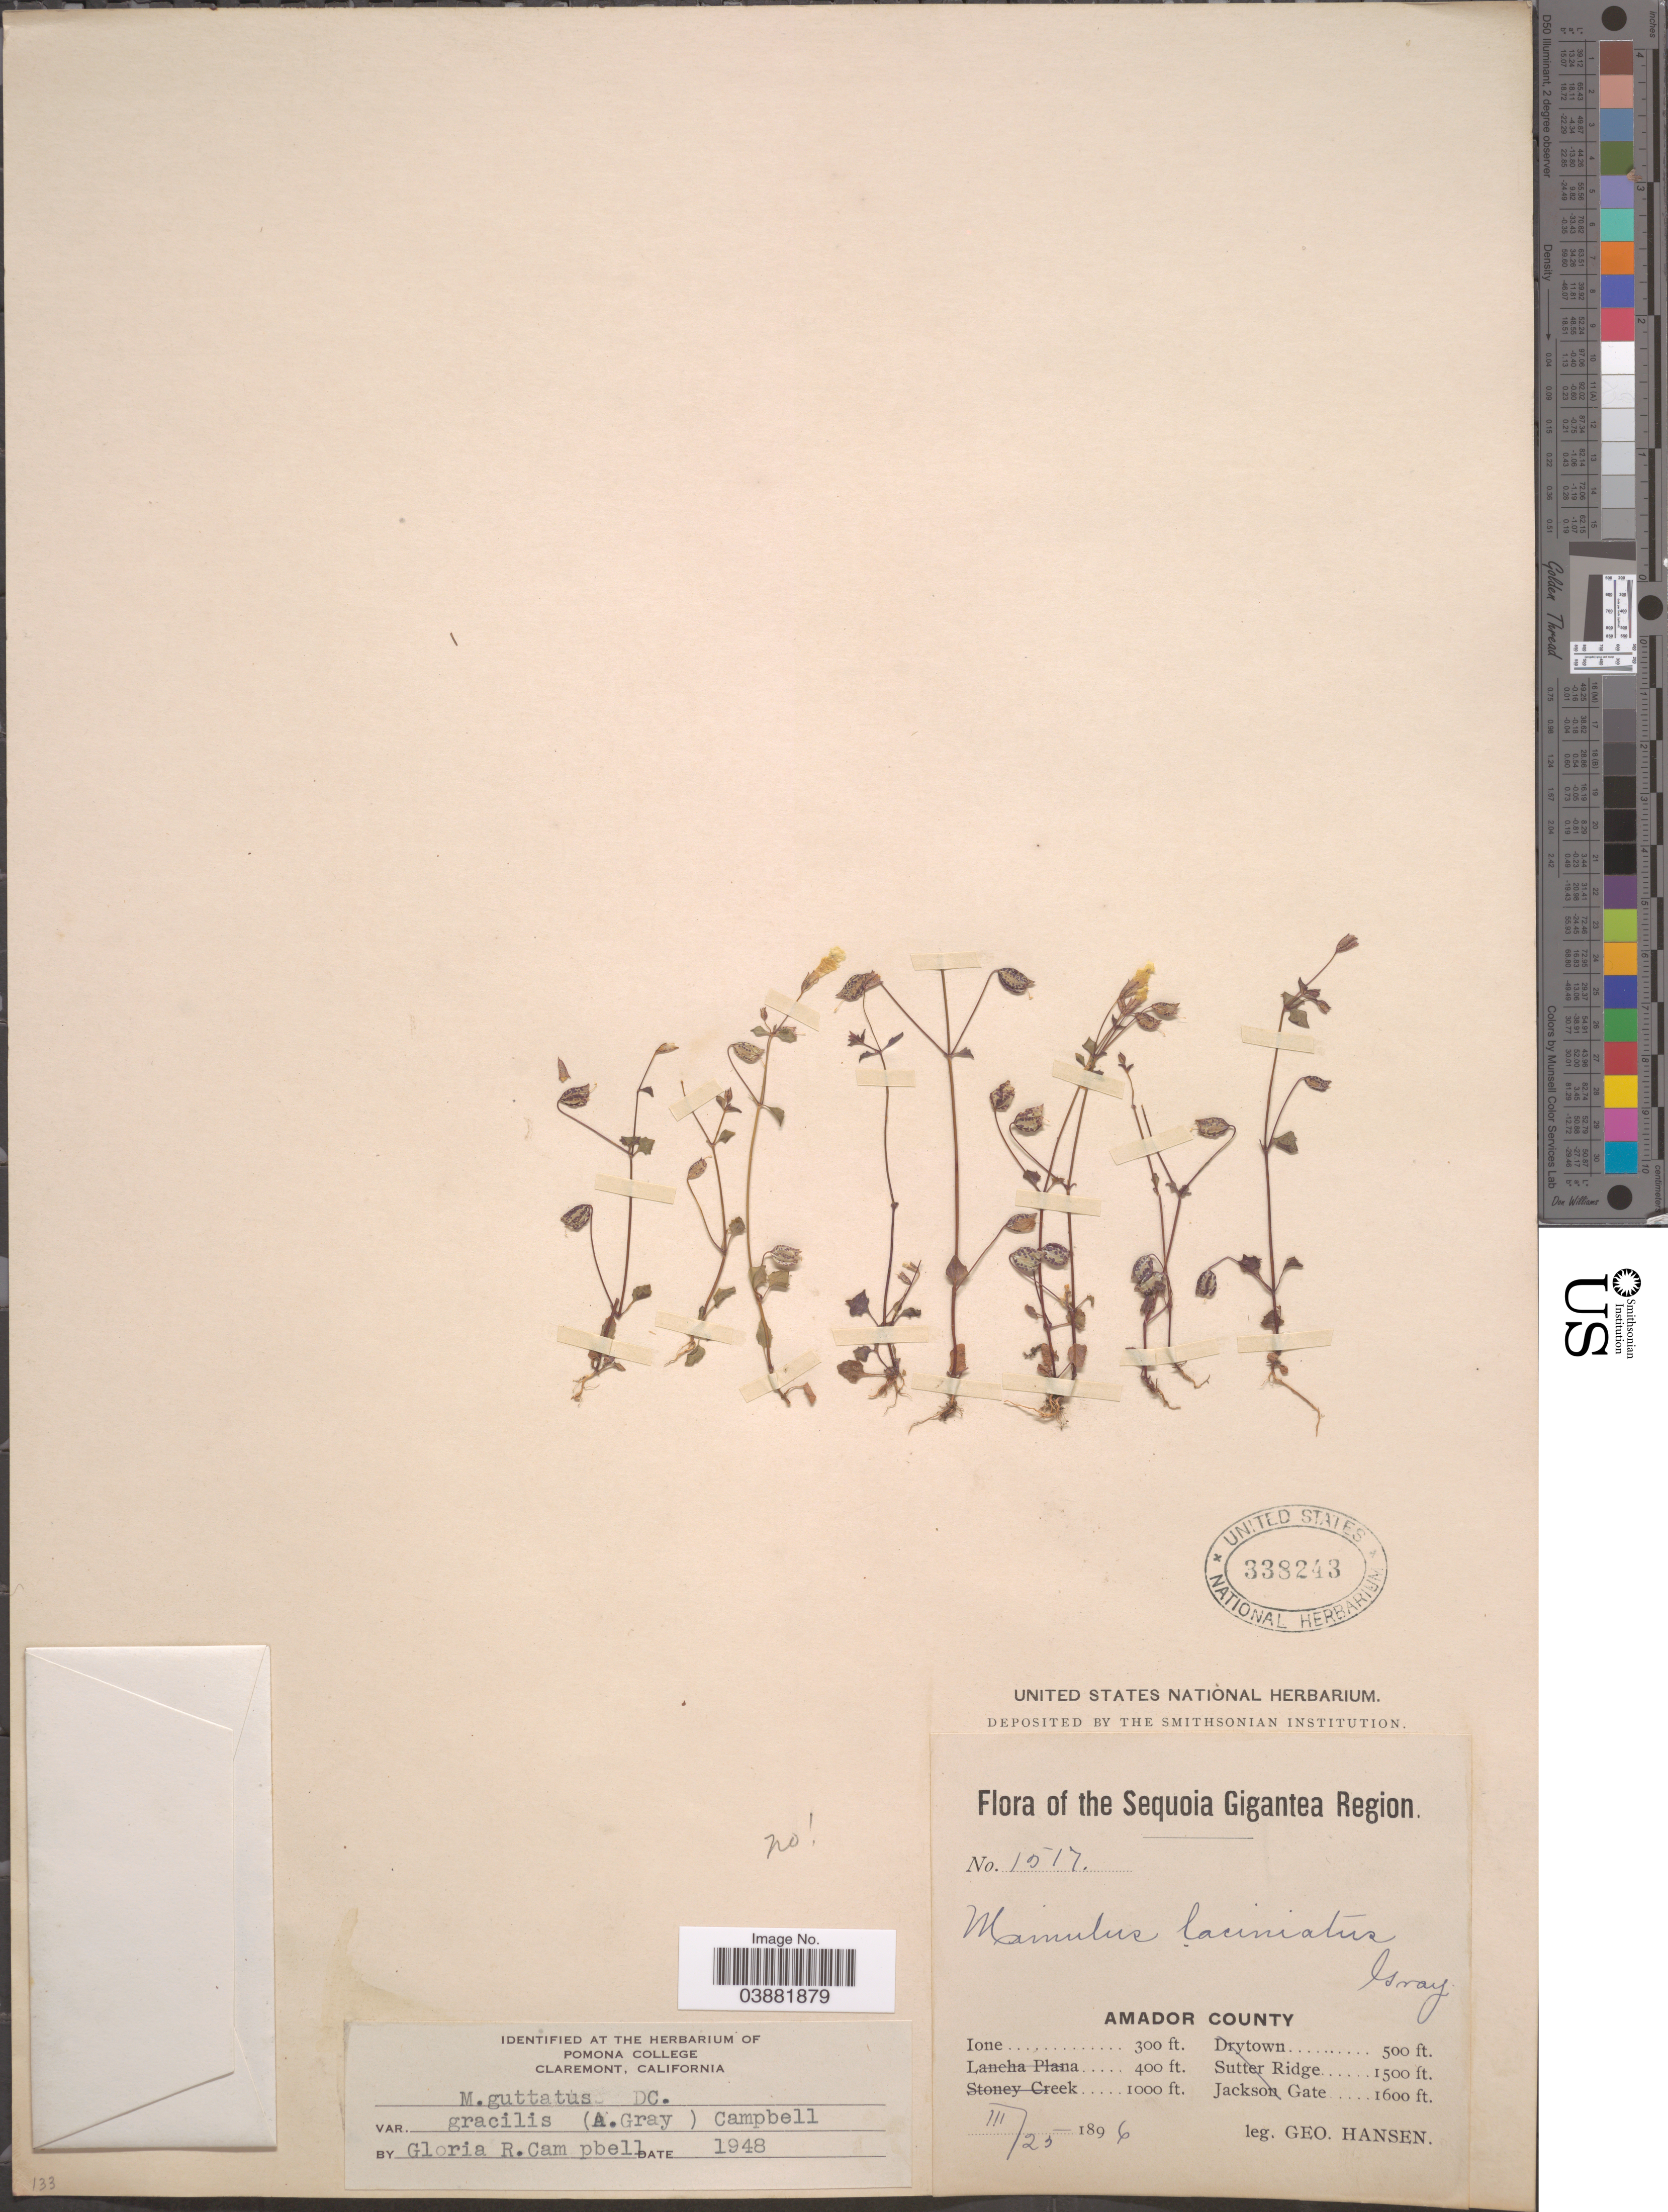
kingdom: Plantae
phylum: Tracheophyta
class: Magnoliopsida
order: Lamiales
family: Phrymaceae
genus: Mimulus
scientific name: Mimulus guttatus var. gracilis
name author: (A. Gray) G.R. Campb.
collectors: G. Hansen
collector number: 1517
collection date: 1896-03-25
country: United States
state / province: California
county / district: Amador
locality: Sequoia Gigantea Region. Amador County. Ione.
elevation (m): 91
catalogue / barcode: US 338243